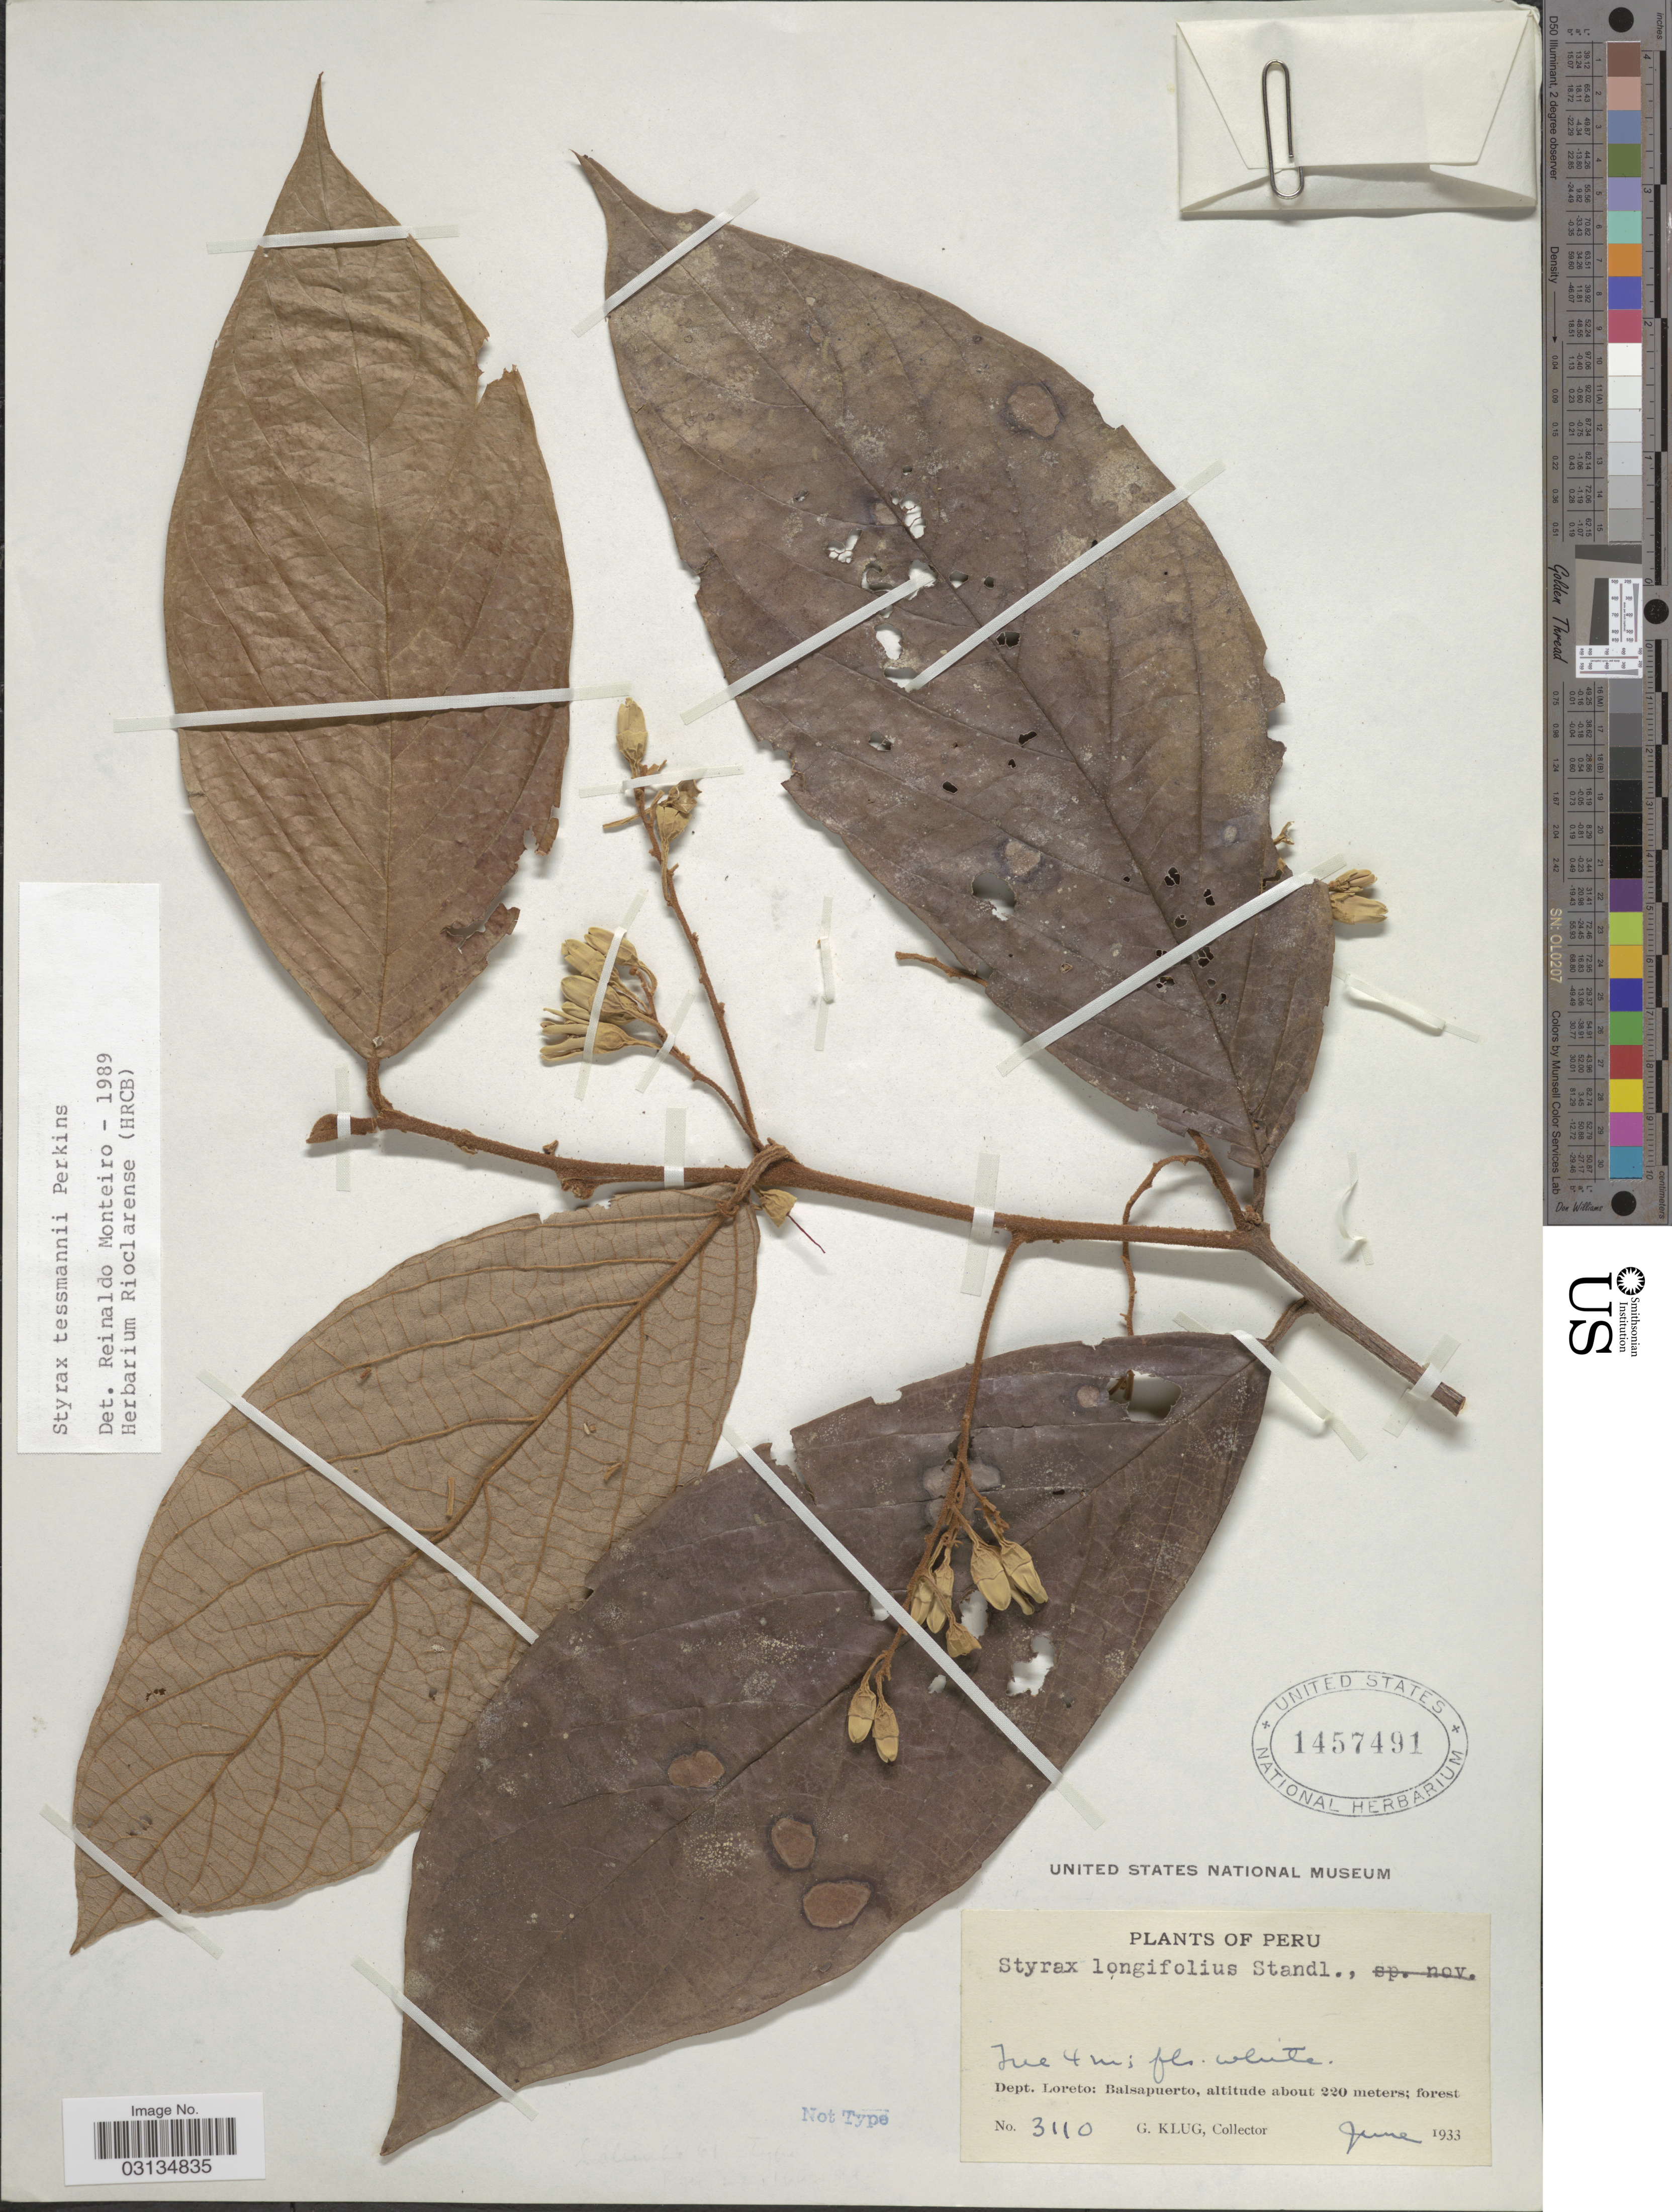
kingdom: Plantae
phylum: Tracheophyta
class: Magnoliopsida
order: Ericales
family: Styracaceae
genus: Styrax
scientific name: Styrax tessmannii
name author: Perkins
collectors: G. Klug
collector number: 3110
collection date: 1933-06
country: Peru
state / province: Loreto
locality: Dept. Loreto: Balsapuerto.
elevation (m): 220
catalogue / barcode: US 1457491